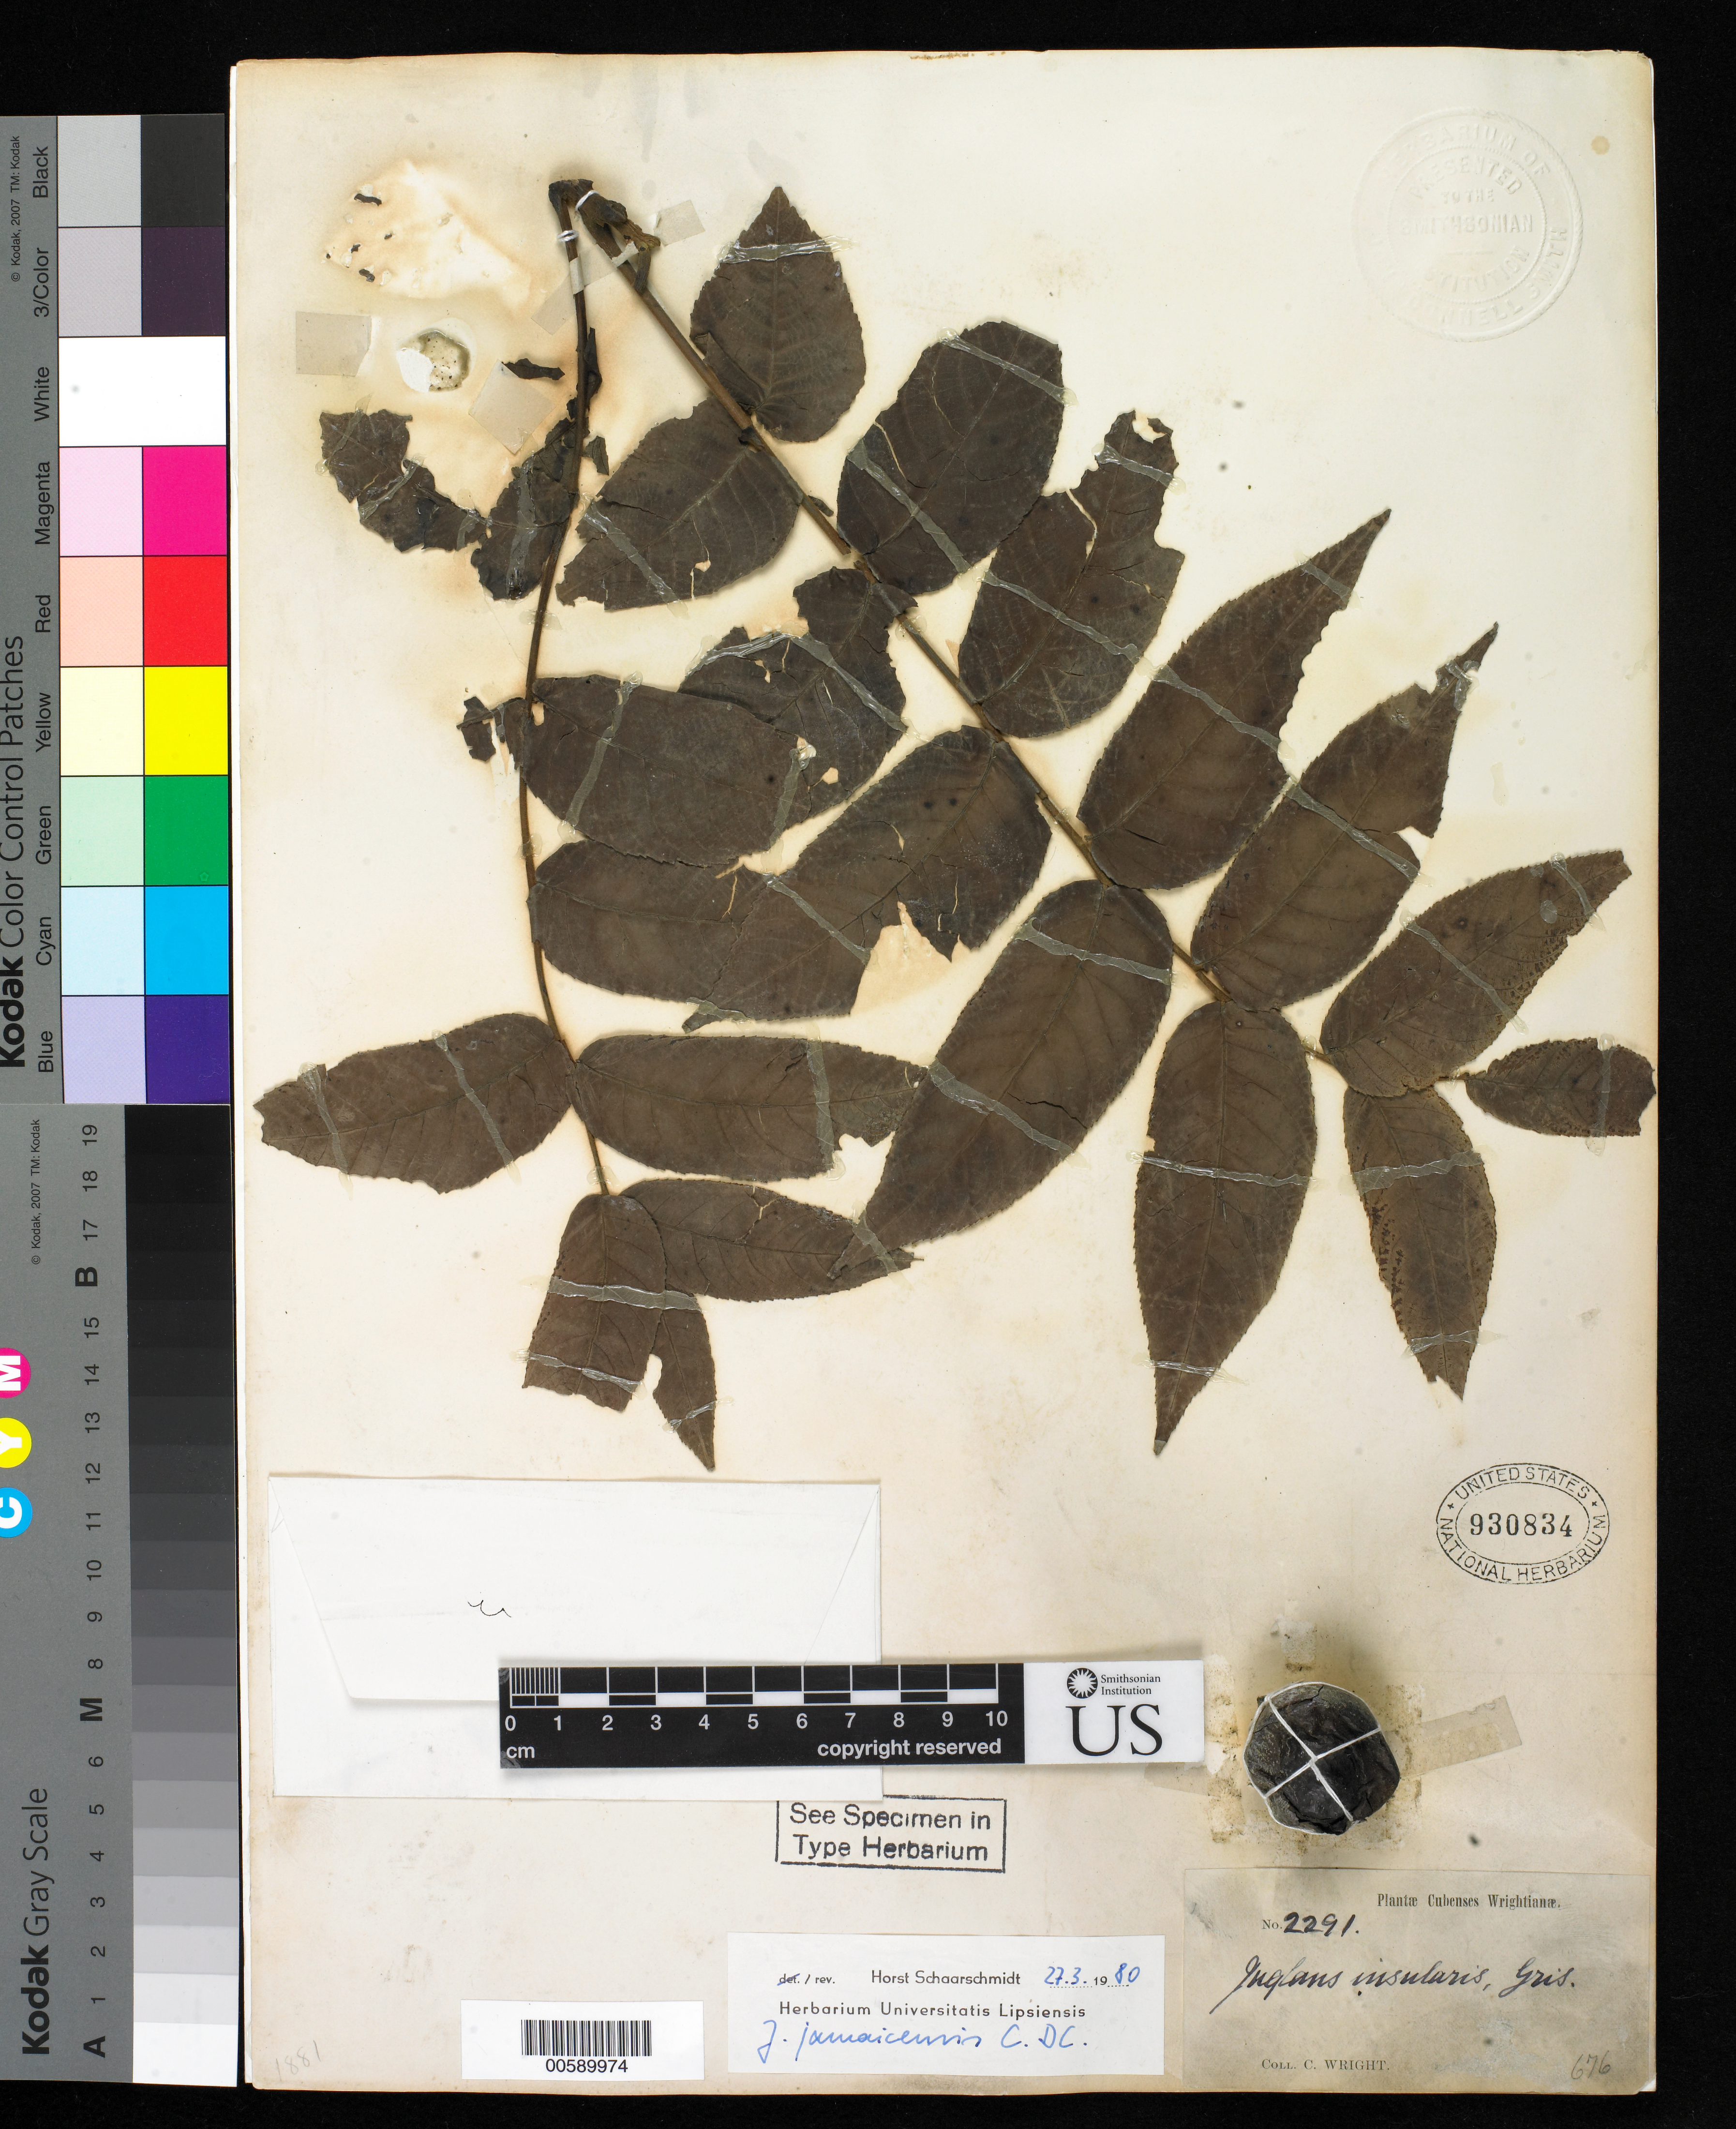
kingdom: Plantae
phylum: Tracheophyta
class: Magnoliopsida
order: Fagales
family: Juglandaceae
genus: Juglans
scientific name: Juglans insularis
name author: Griseb.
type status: Isotype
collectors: C. Wright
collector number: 2291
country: Cuba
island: Greater Antilles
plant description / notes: Specimen ex John Donnell Smith herbarium.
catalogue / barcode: US 930834